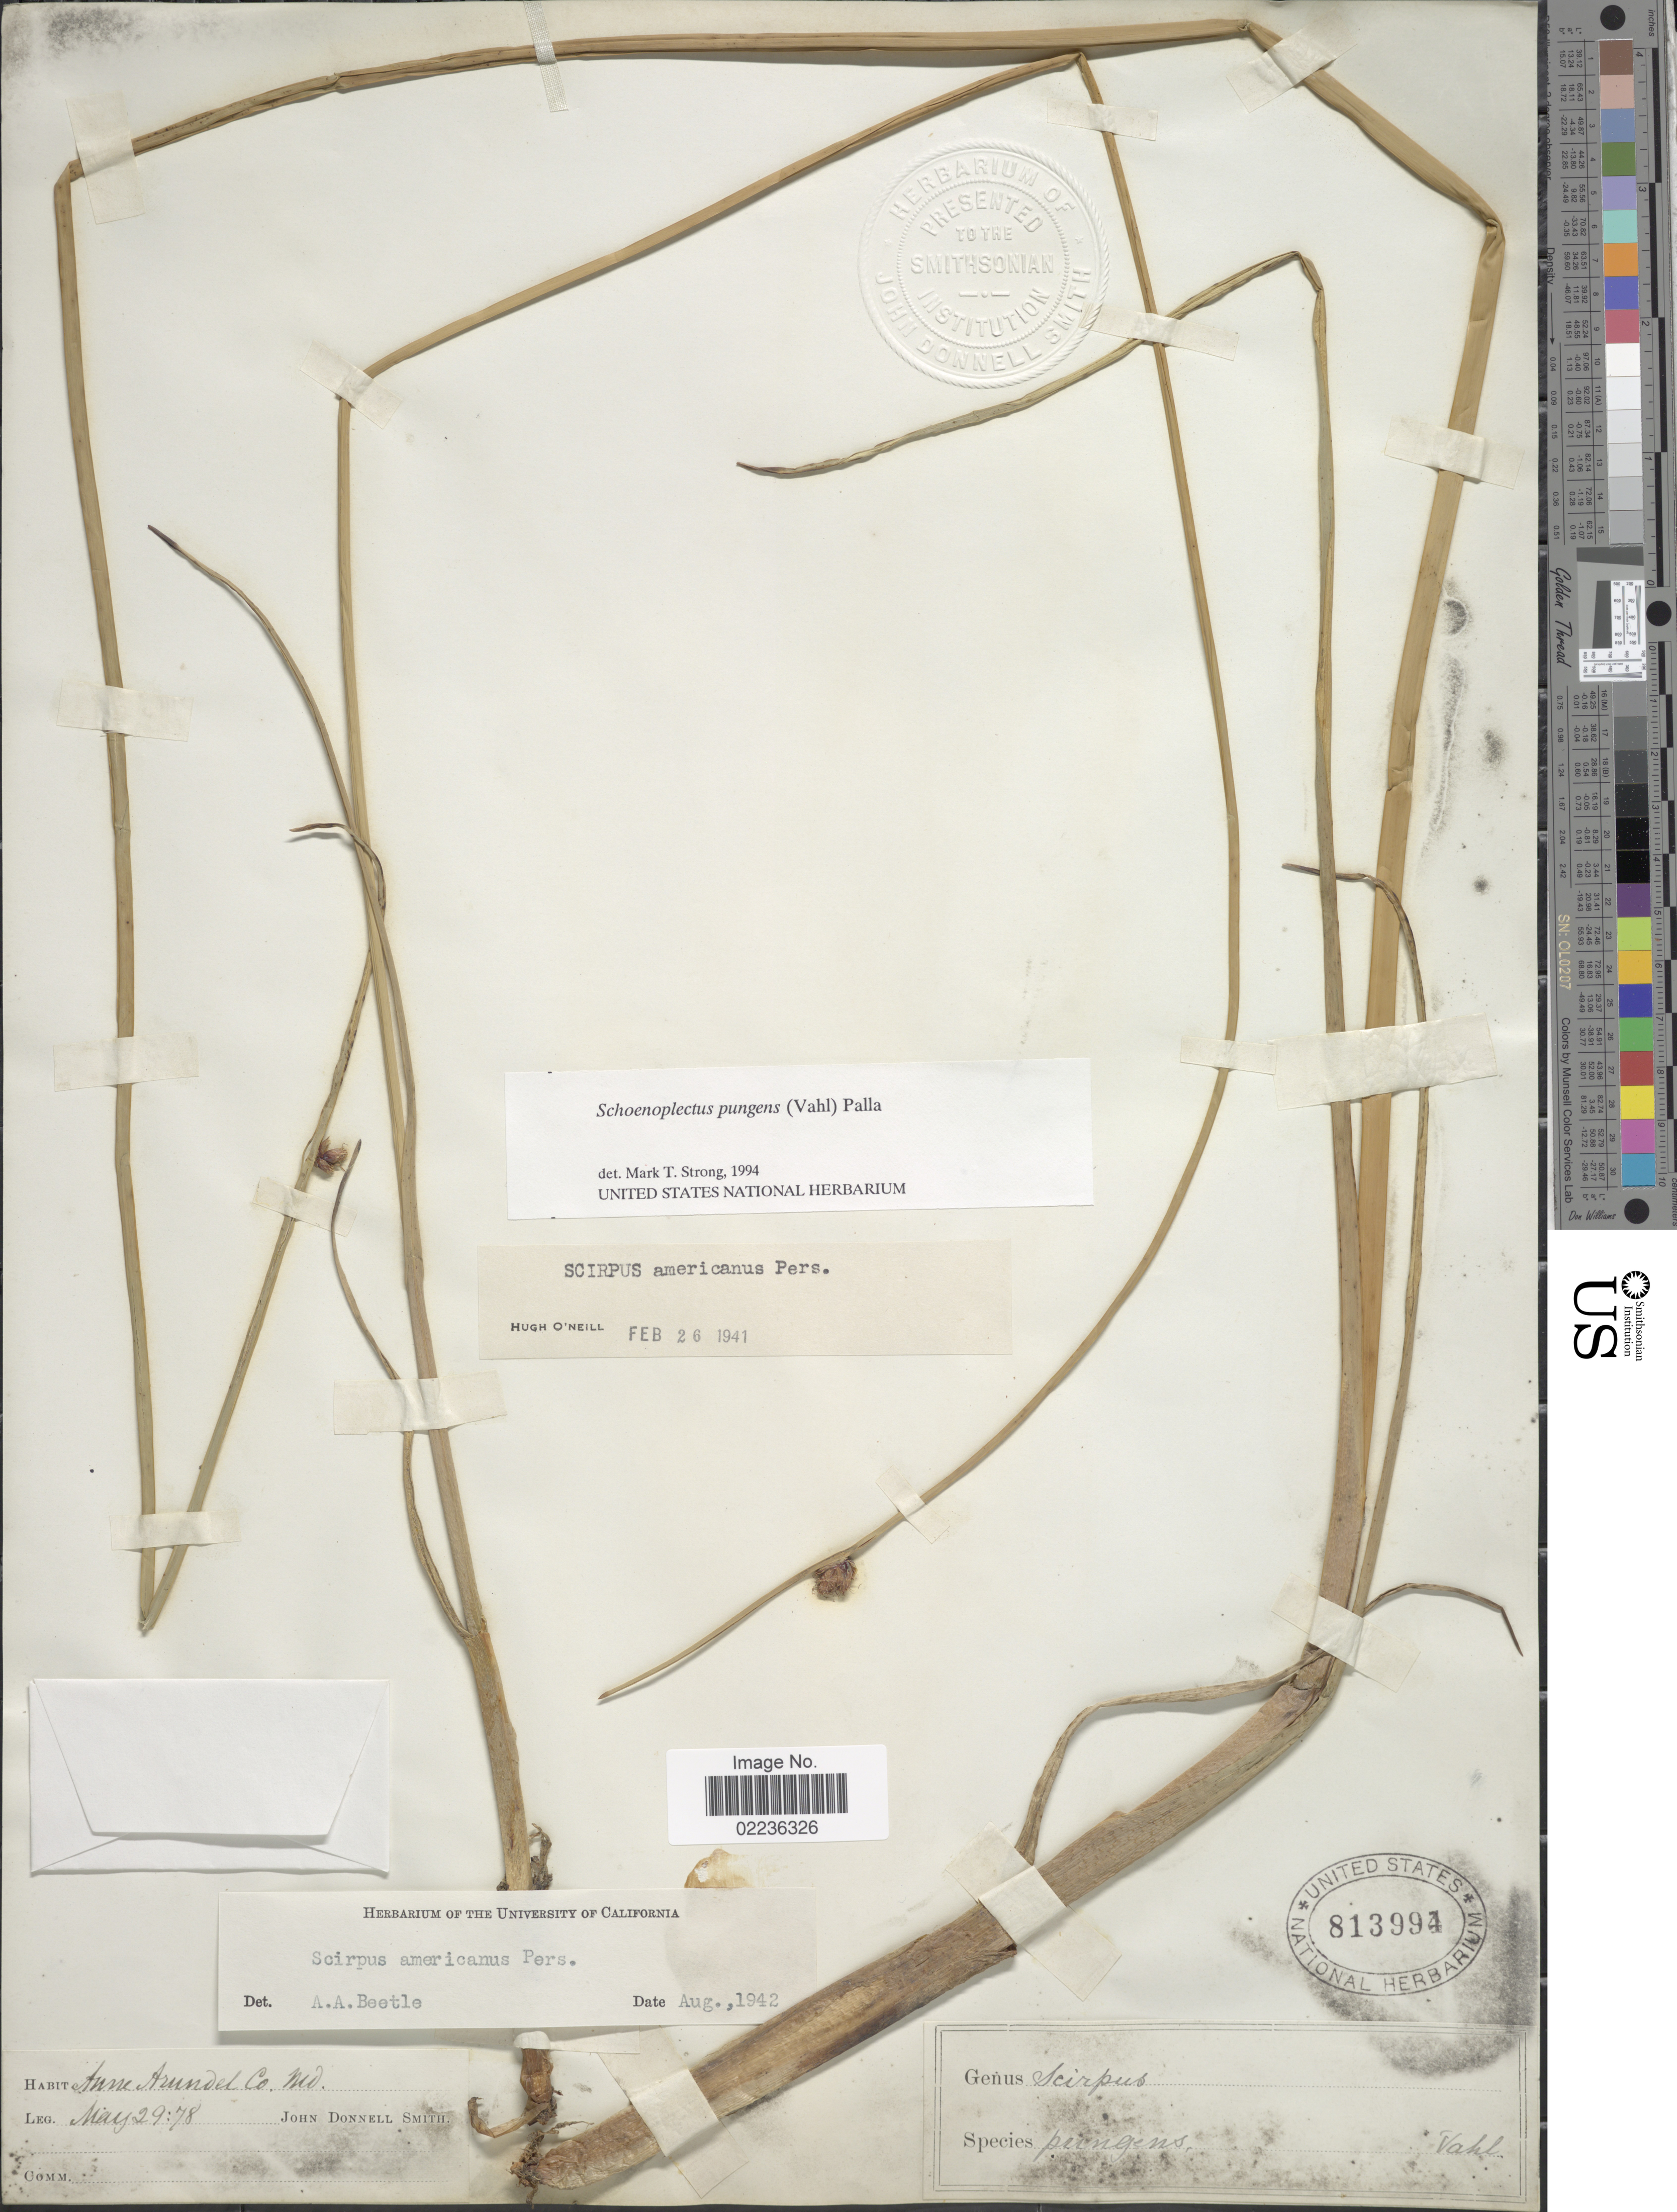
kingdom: Plantae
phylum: Tracheophyta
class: Liliopsida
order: Poales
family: Cyperaceae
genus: Schoenoplectus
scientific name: Schoenoplectus pungens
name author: (Vahl) Palla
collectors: J. Donnell Smith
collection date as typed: Transcribed d/m/y: 29/5/78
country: United States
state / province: Maryland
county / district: Anne Arundel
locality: Anne Arundel Co. Md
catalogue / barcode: US 813994